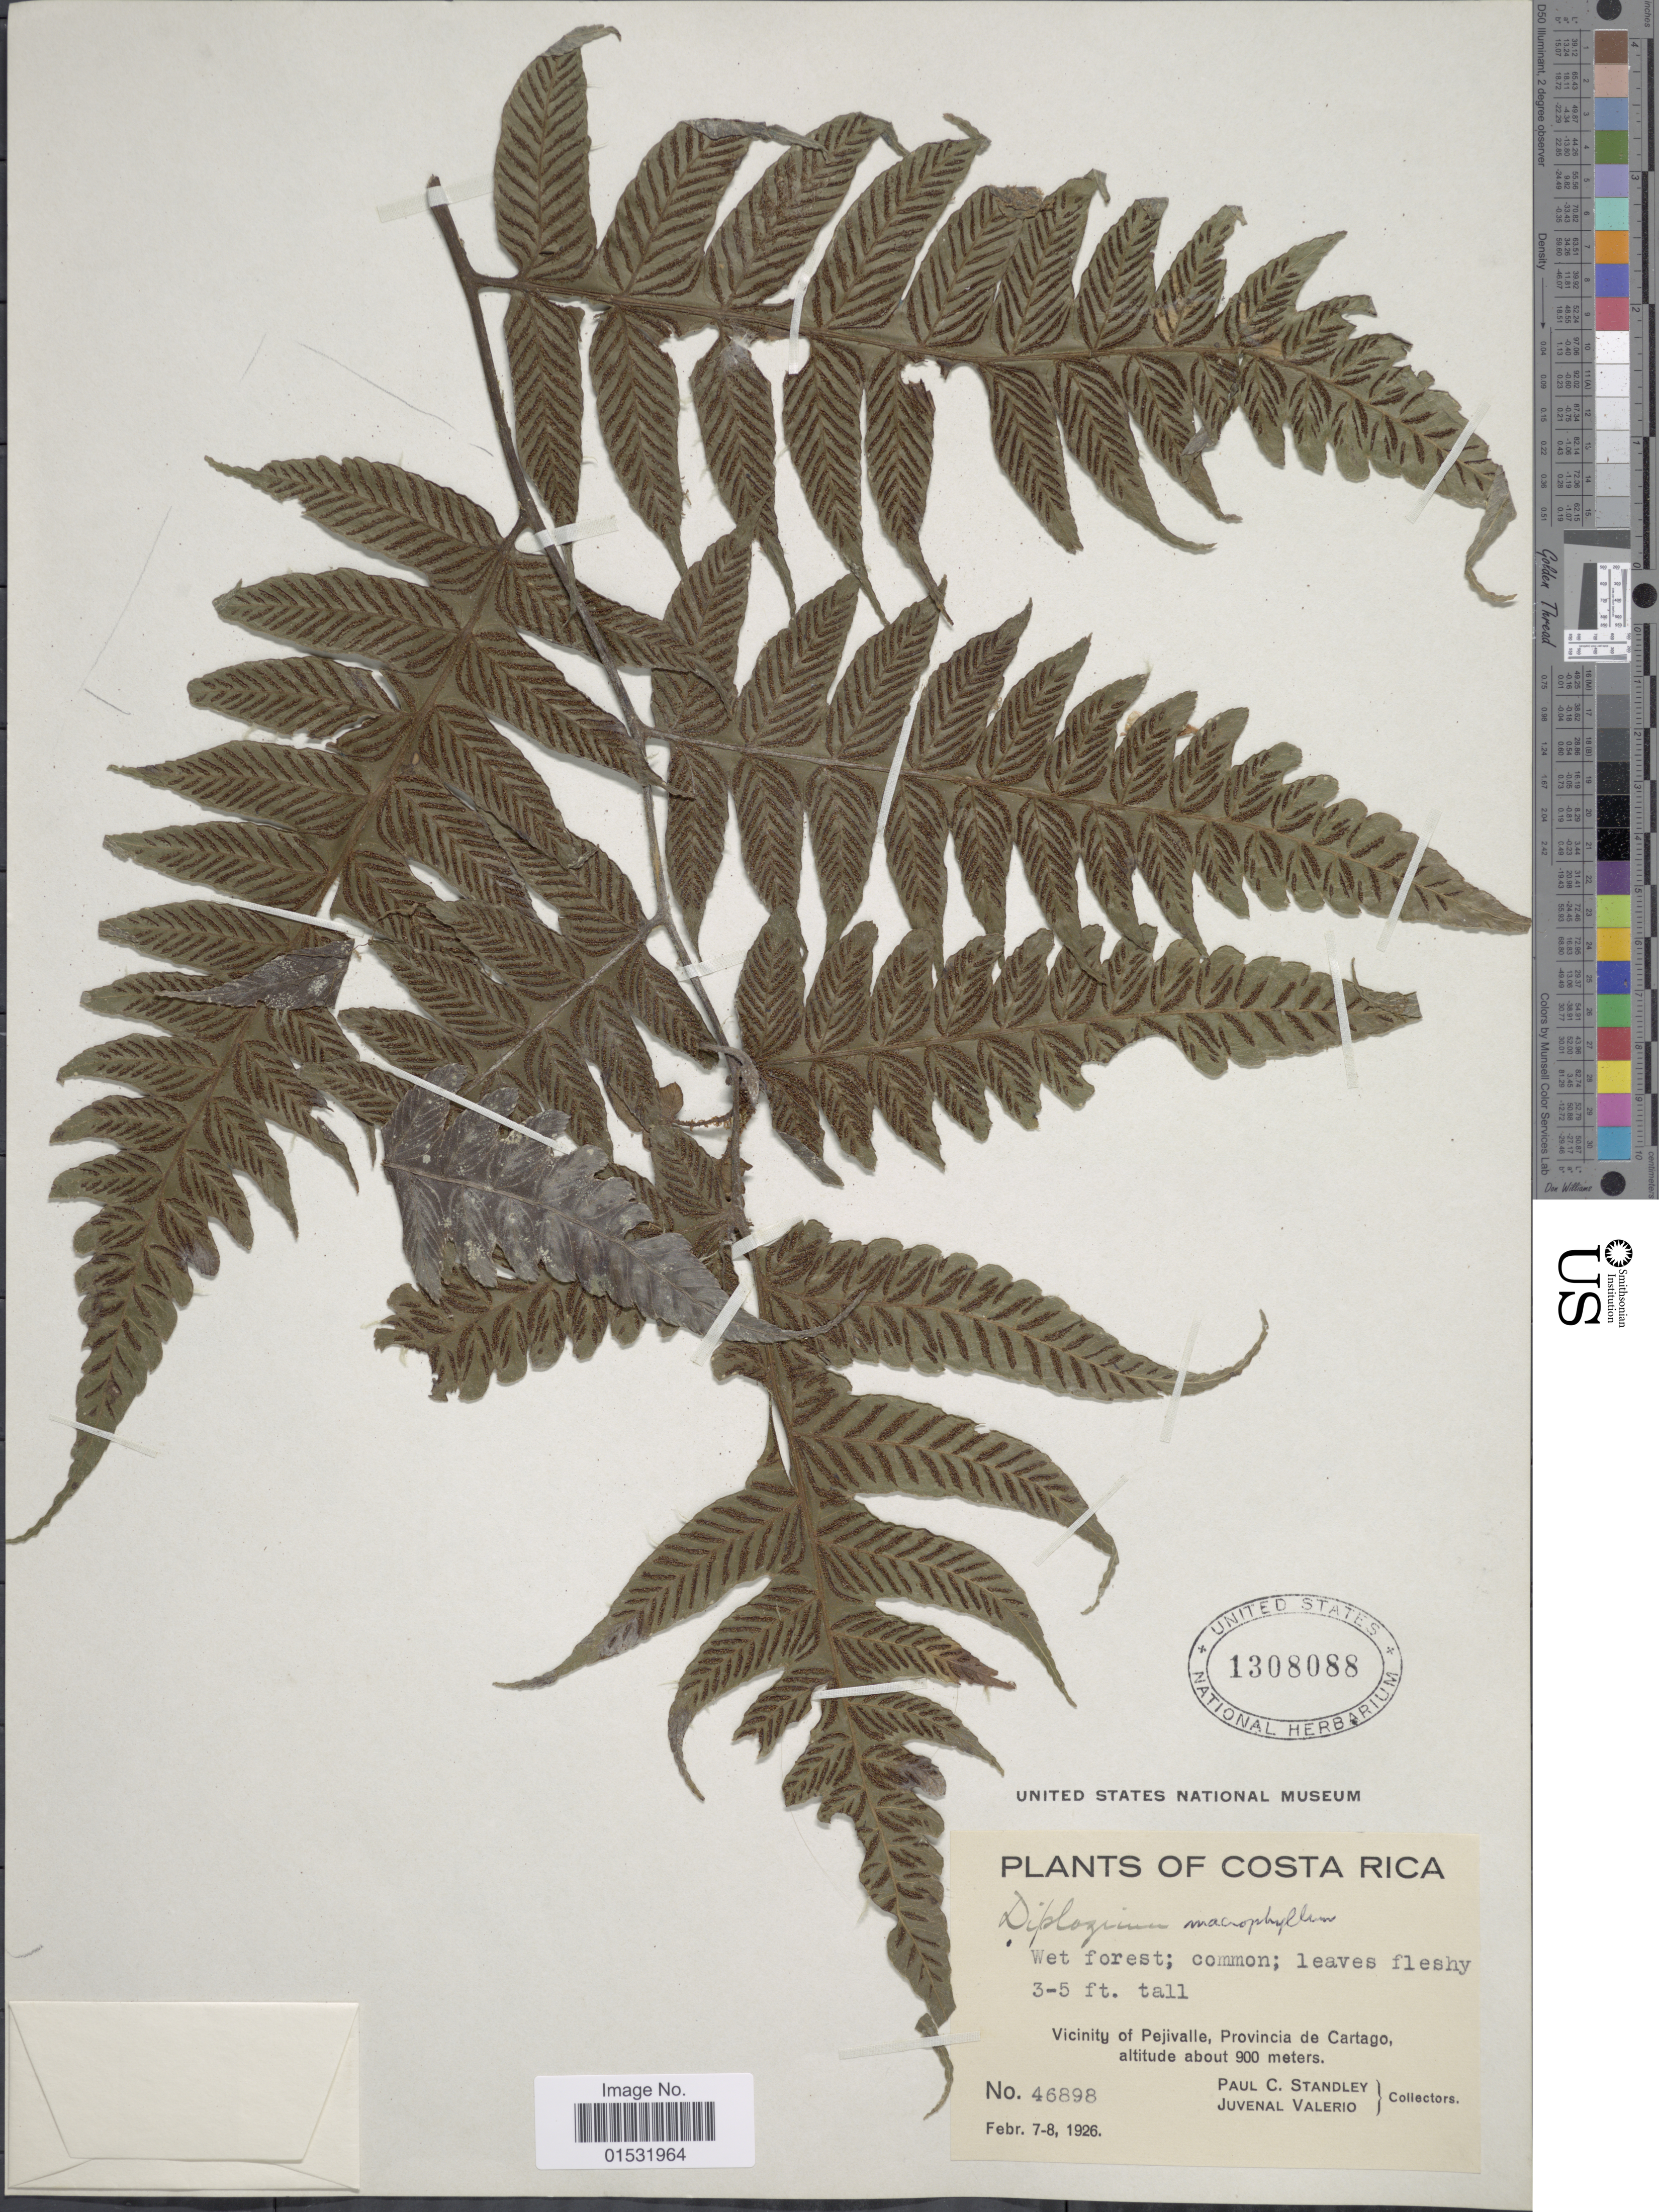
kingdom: Plantae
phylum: Tracheophyta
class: Polypodiopsida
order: Polypodiales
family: Athyriaceae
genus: Diplazium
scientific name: Diplazium macrophyllum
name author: Desv.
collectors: P. C. Standley & J. Valerio R.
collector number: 46898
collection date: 1926-02-07/1926-02-08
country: Costa Rica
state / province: Cartago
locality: Vicinity of Peijivalle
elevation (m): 900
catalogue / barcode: US 1308088